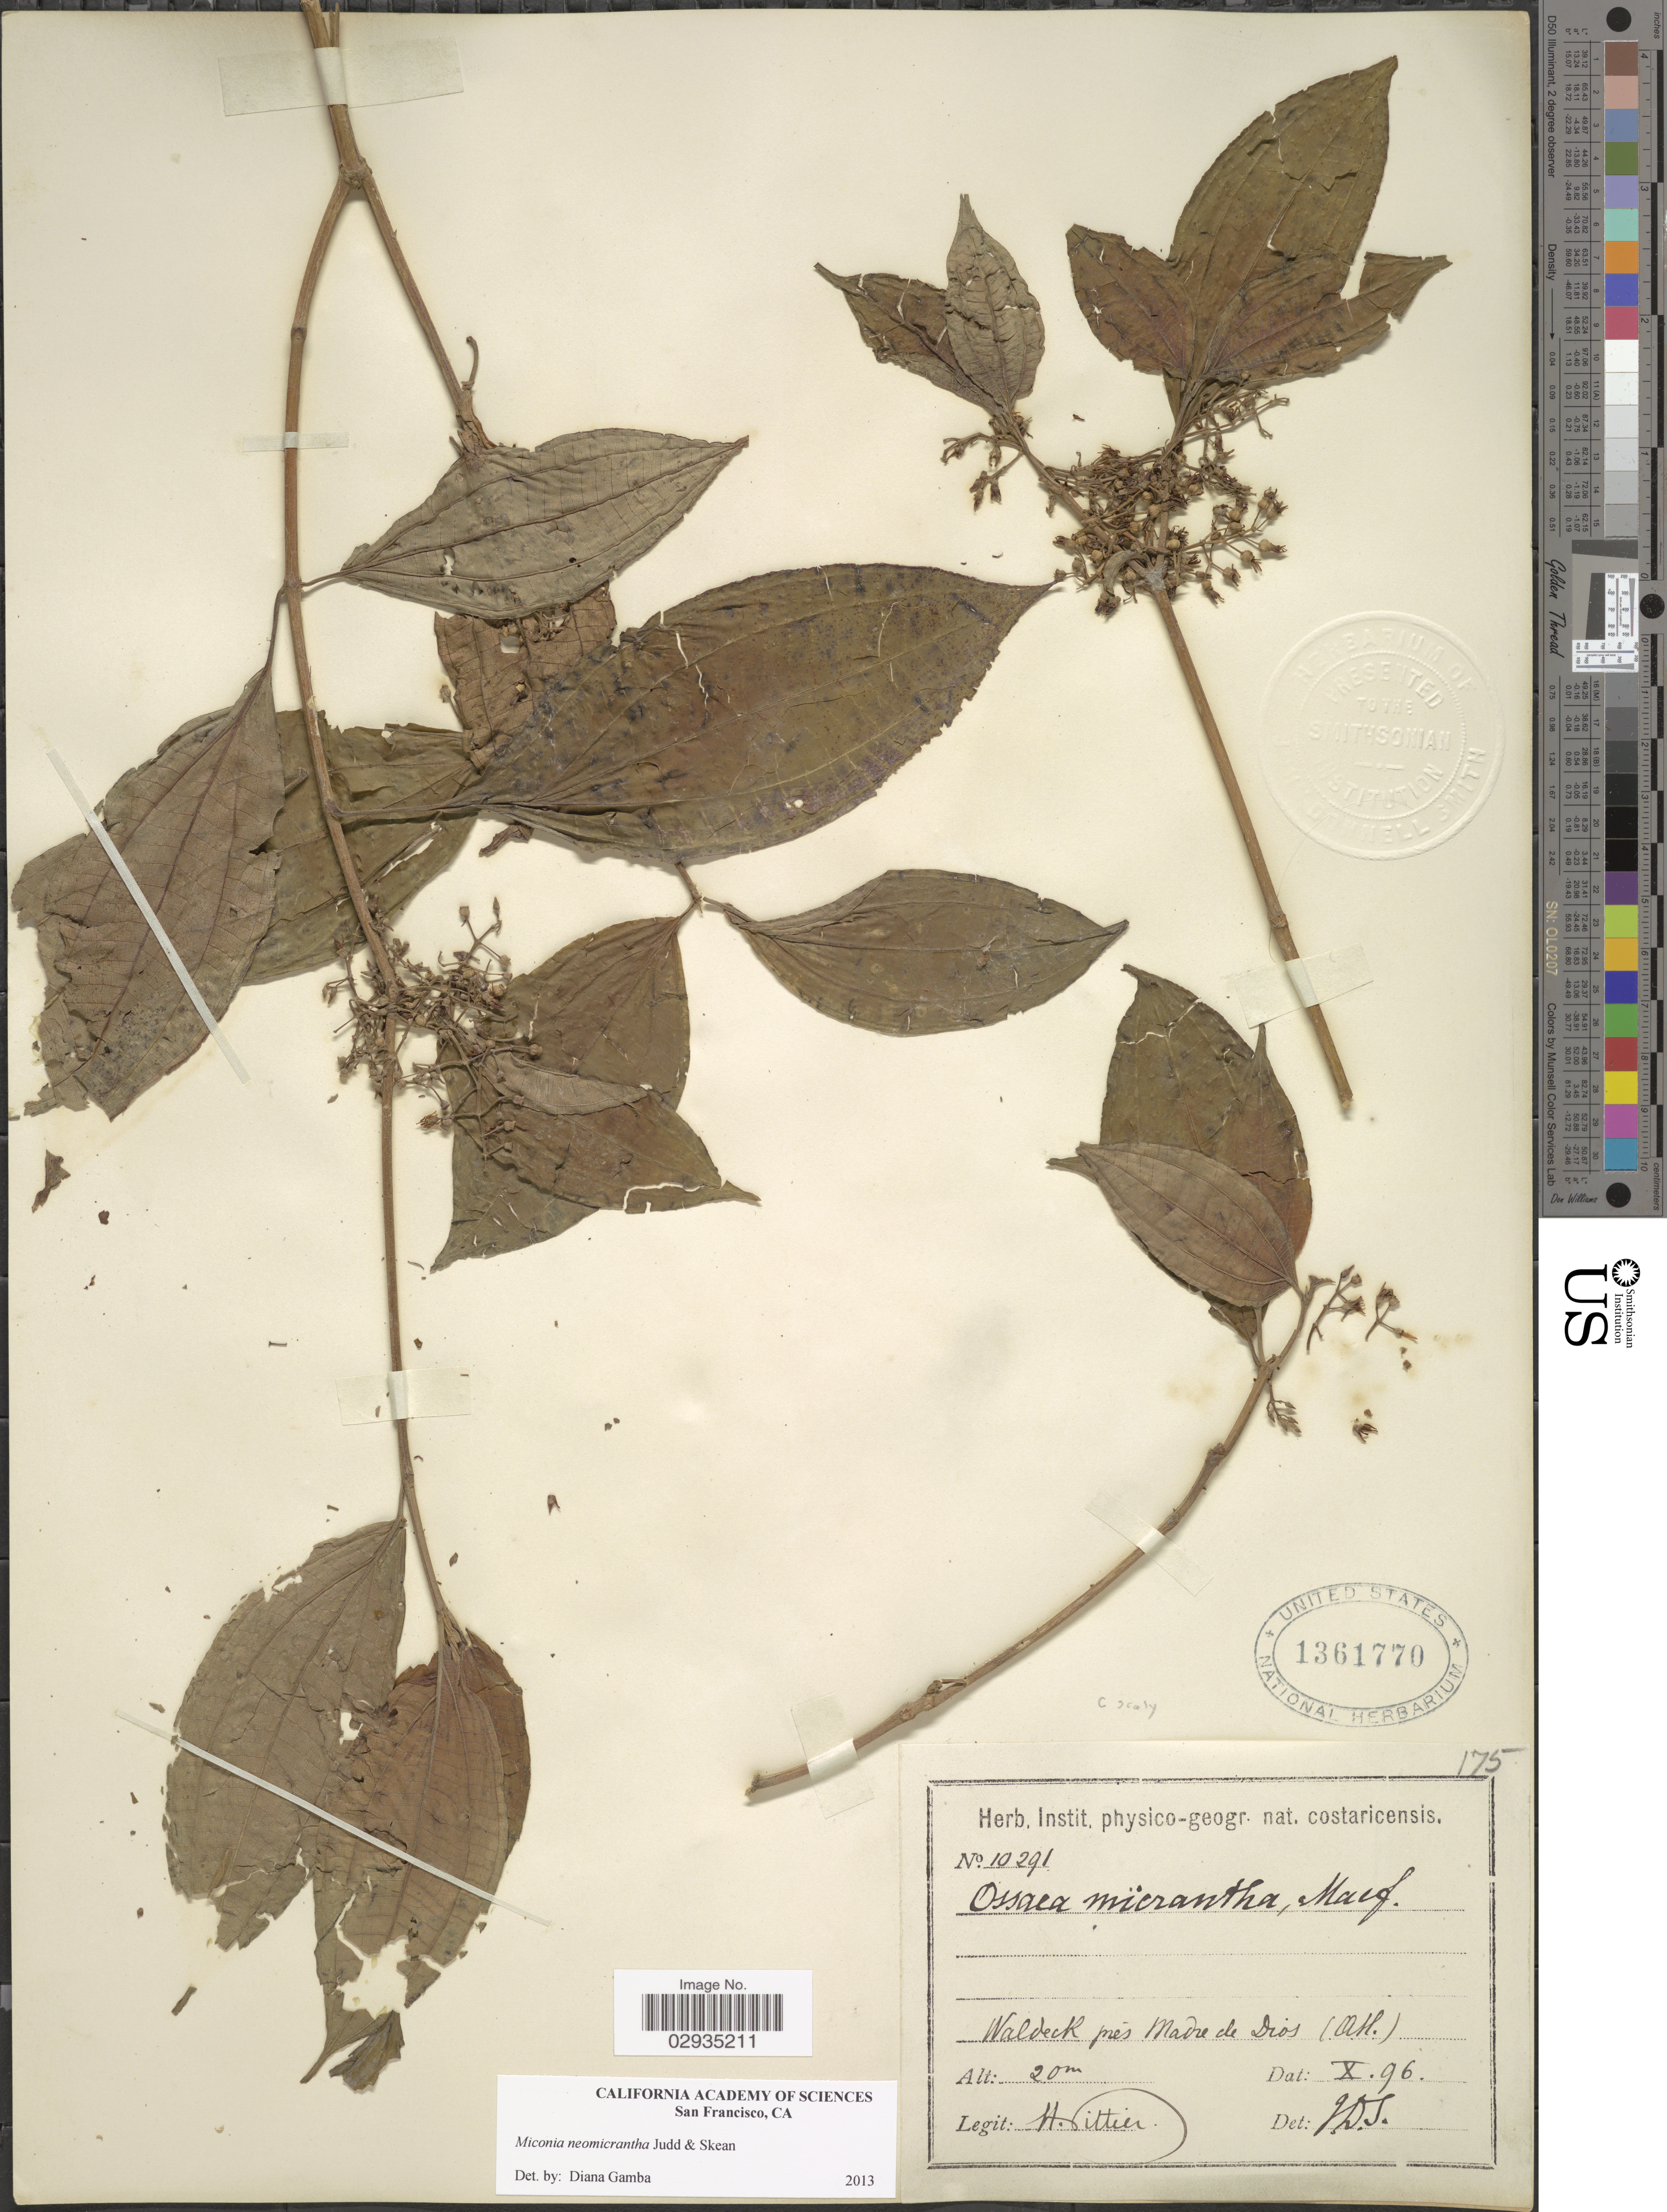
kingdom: Plantae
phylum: Tracheophyta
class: Magnoliopsida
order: Myrtales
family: Melastomataceae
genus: Miconia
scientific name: Miconia neomicrantha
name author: Judd & Skean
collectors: H. F. Pittier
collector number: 10291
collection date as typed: Transcribed d/m/y: /10/96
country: Costa Rica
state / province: Limón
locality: Waldeck prés Madre de Dios.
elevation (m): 20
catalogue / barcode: US 1361770